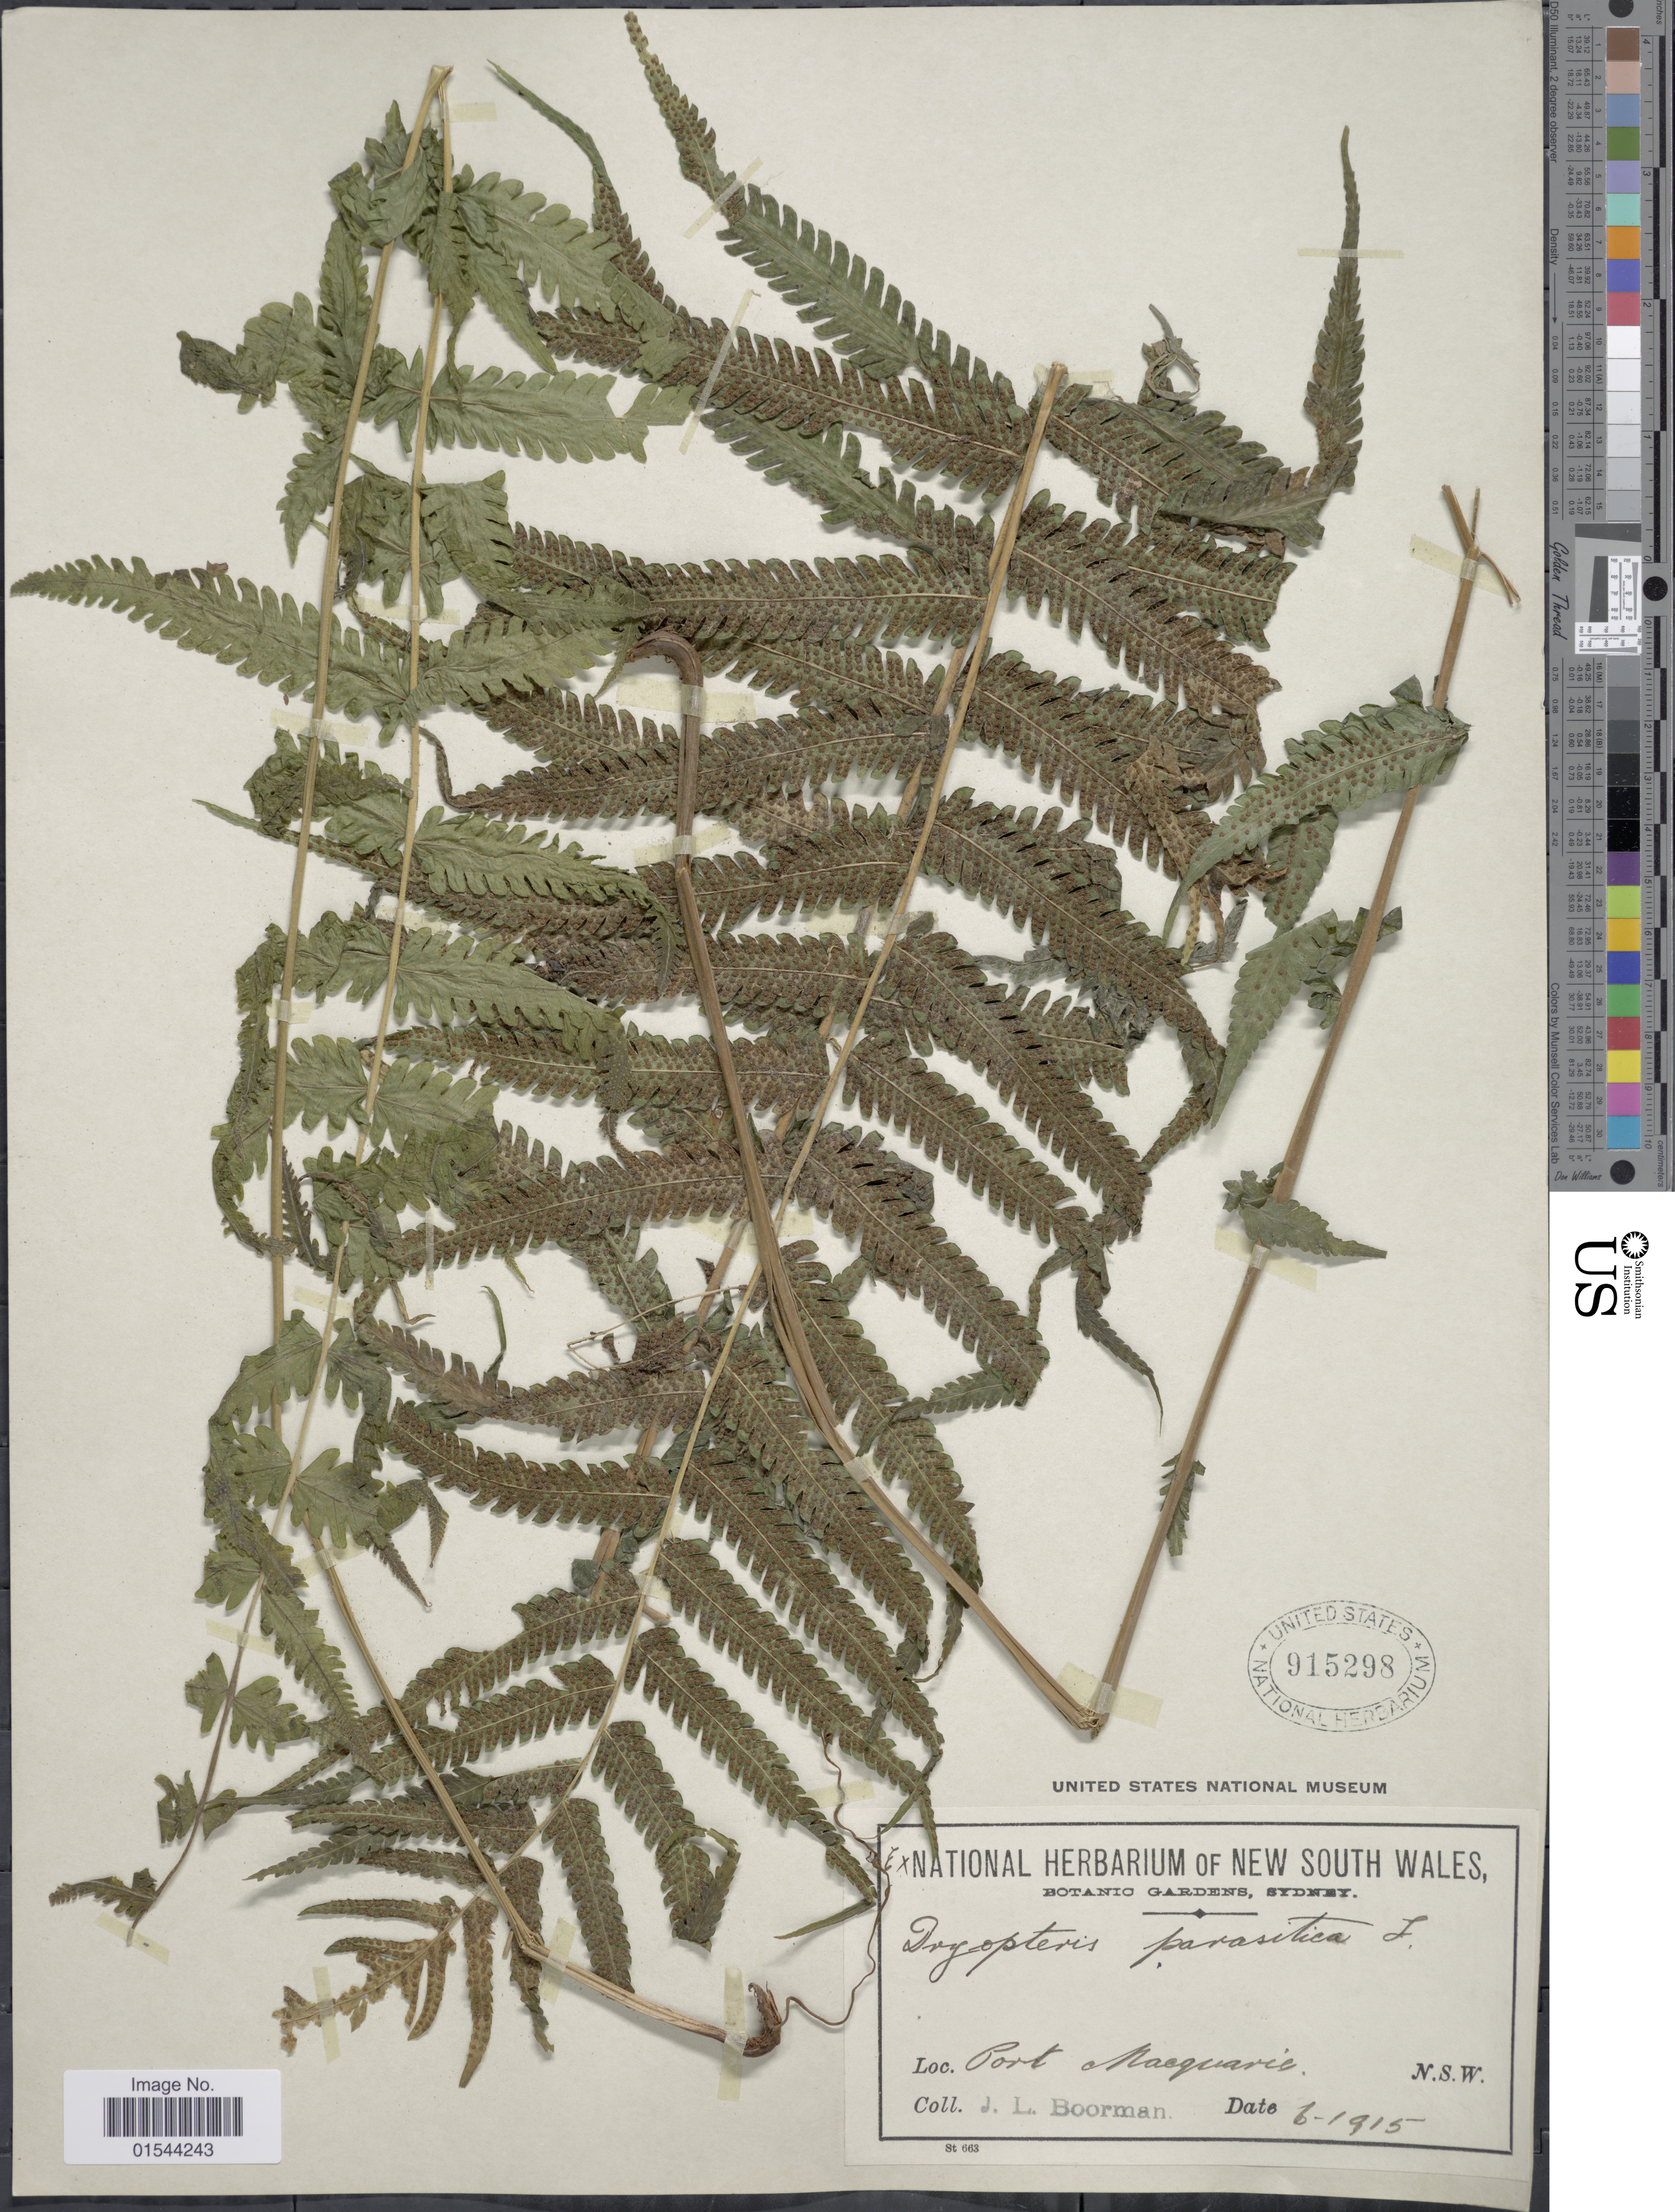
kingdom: Plantae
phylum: Tracheophyta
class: Polypodiopsida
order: Polypodiales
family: Thelypteridaceae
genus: Christella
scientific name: Christella parasitica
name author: (L.) H. Lév.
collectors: J. Boorman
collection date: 1915-06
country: Australia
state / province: New South Wales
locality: Port Macquire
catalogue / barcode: US 915298